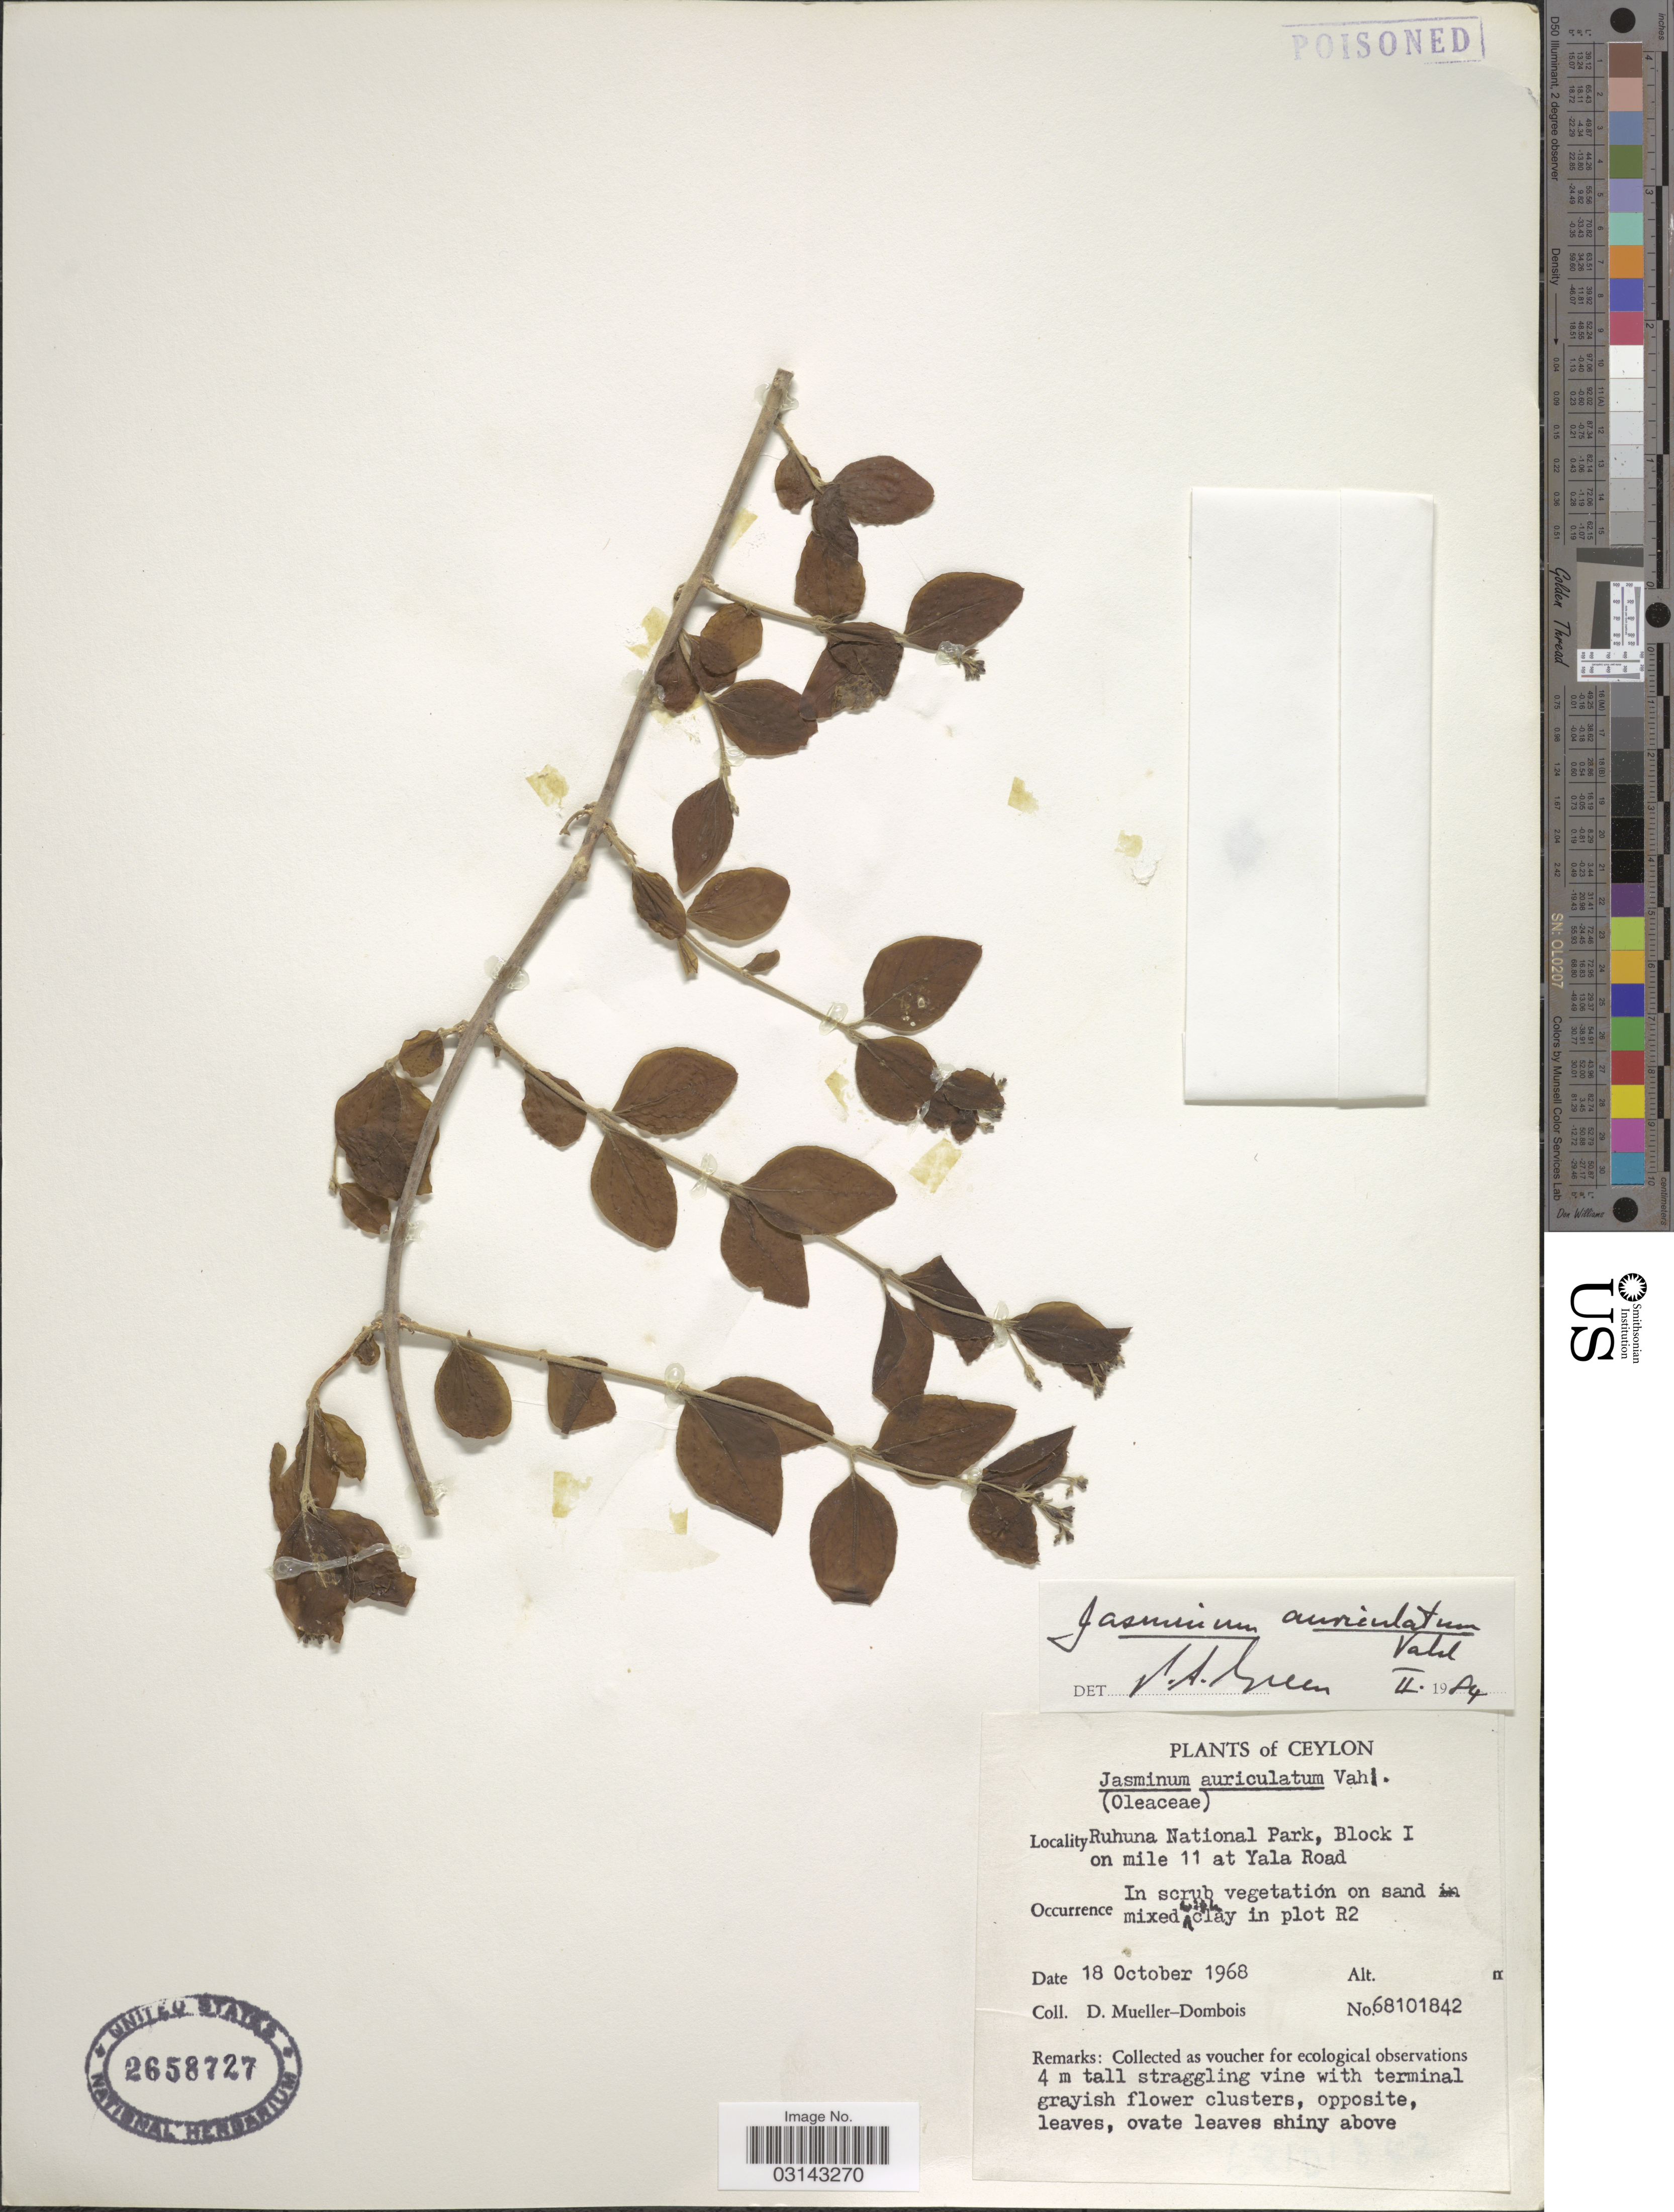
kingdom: Plantae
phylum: Tracheophyta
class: Magnoliopsida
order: Lamiales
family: Oleaceae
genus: Jasminum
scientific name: Jasminum auriculatum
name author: Vahl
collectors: D. Mueller-Dombois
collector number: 68101842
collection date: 1968-10-18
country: Sri Lanka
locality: Ceylon. Ruhuna National Park, Block I on mile 11 at Yala Road. In plot R2.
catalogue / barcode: US 2658727